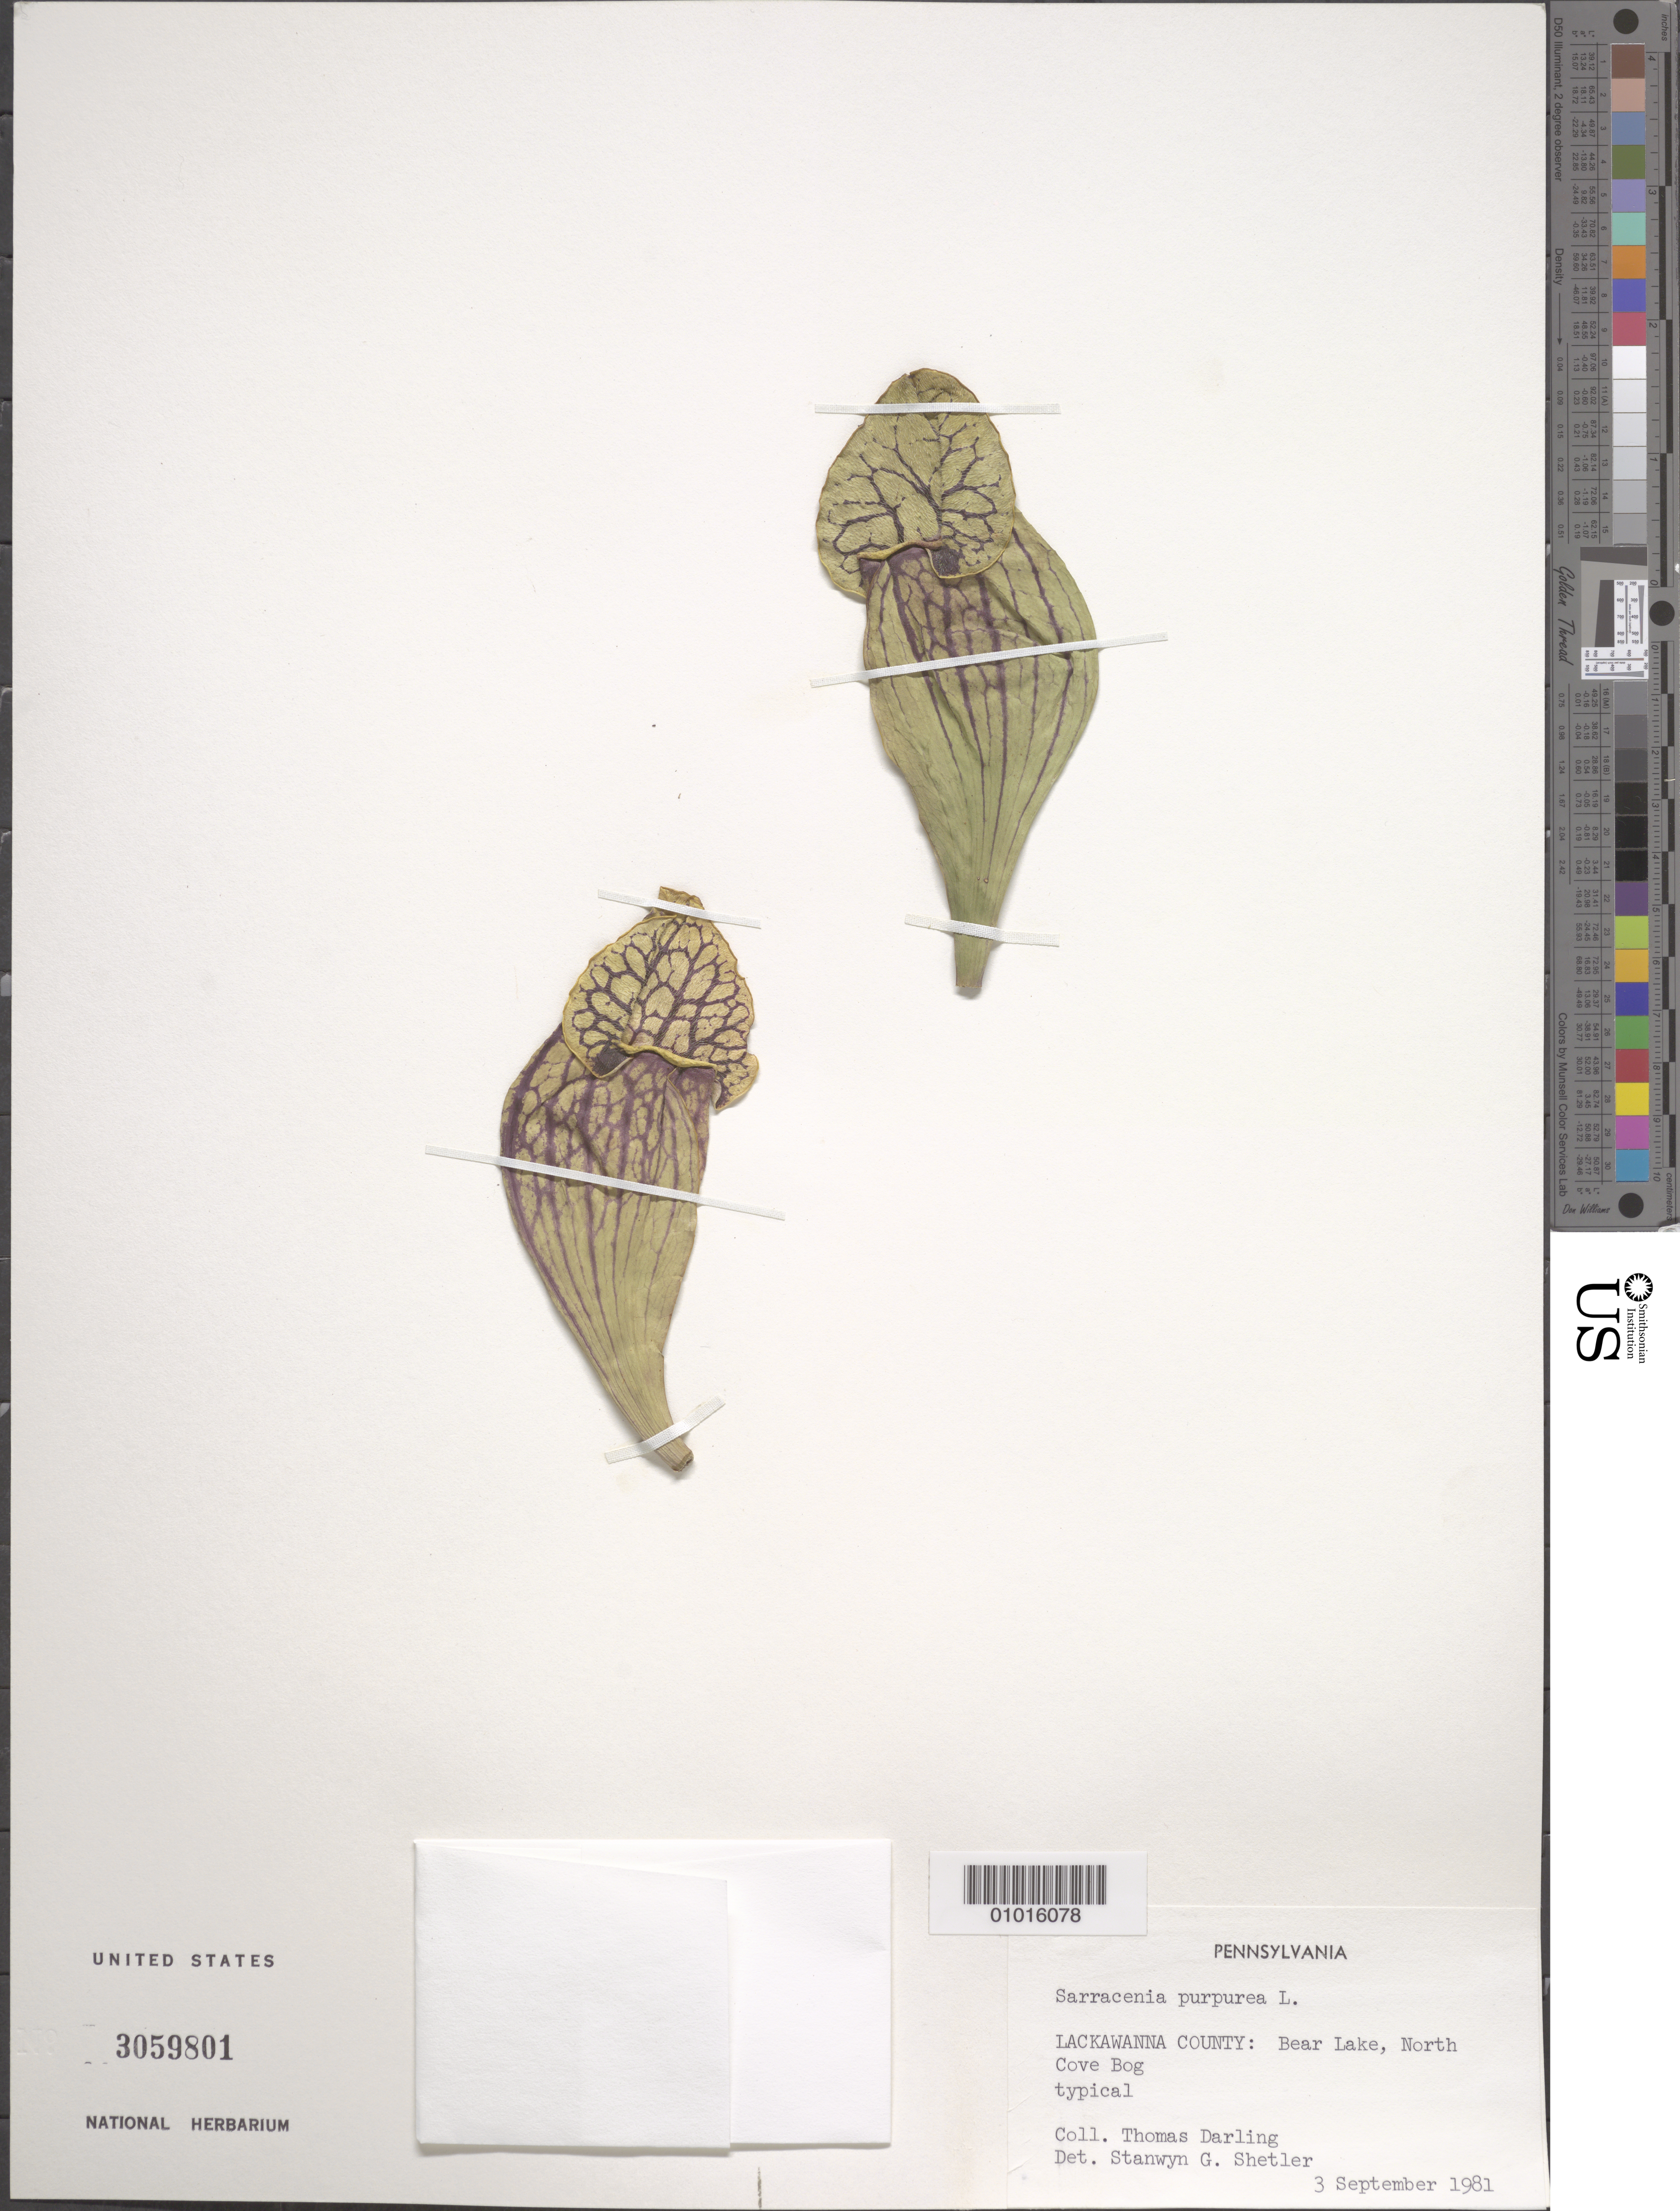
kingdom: Plantae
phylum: Tracheophyta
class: Magnoliopsida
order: Ericales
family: Sarraceniaceae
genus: Sarracenia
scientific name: Sarracenia purpurea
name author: L.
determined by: Shetler, Stanwyn G., (US), NMNH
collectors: T. Darling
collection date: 1981-09-03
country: United States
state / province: Pennsylvania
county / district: Lackawanna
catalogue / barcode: US 3059801